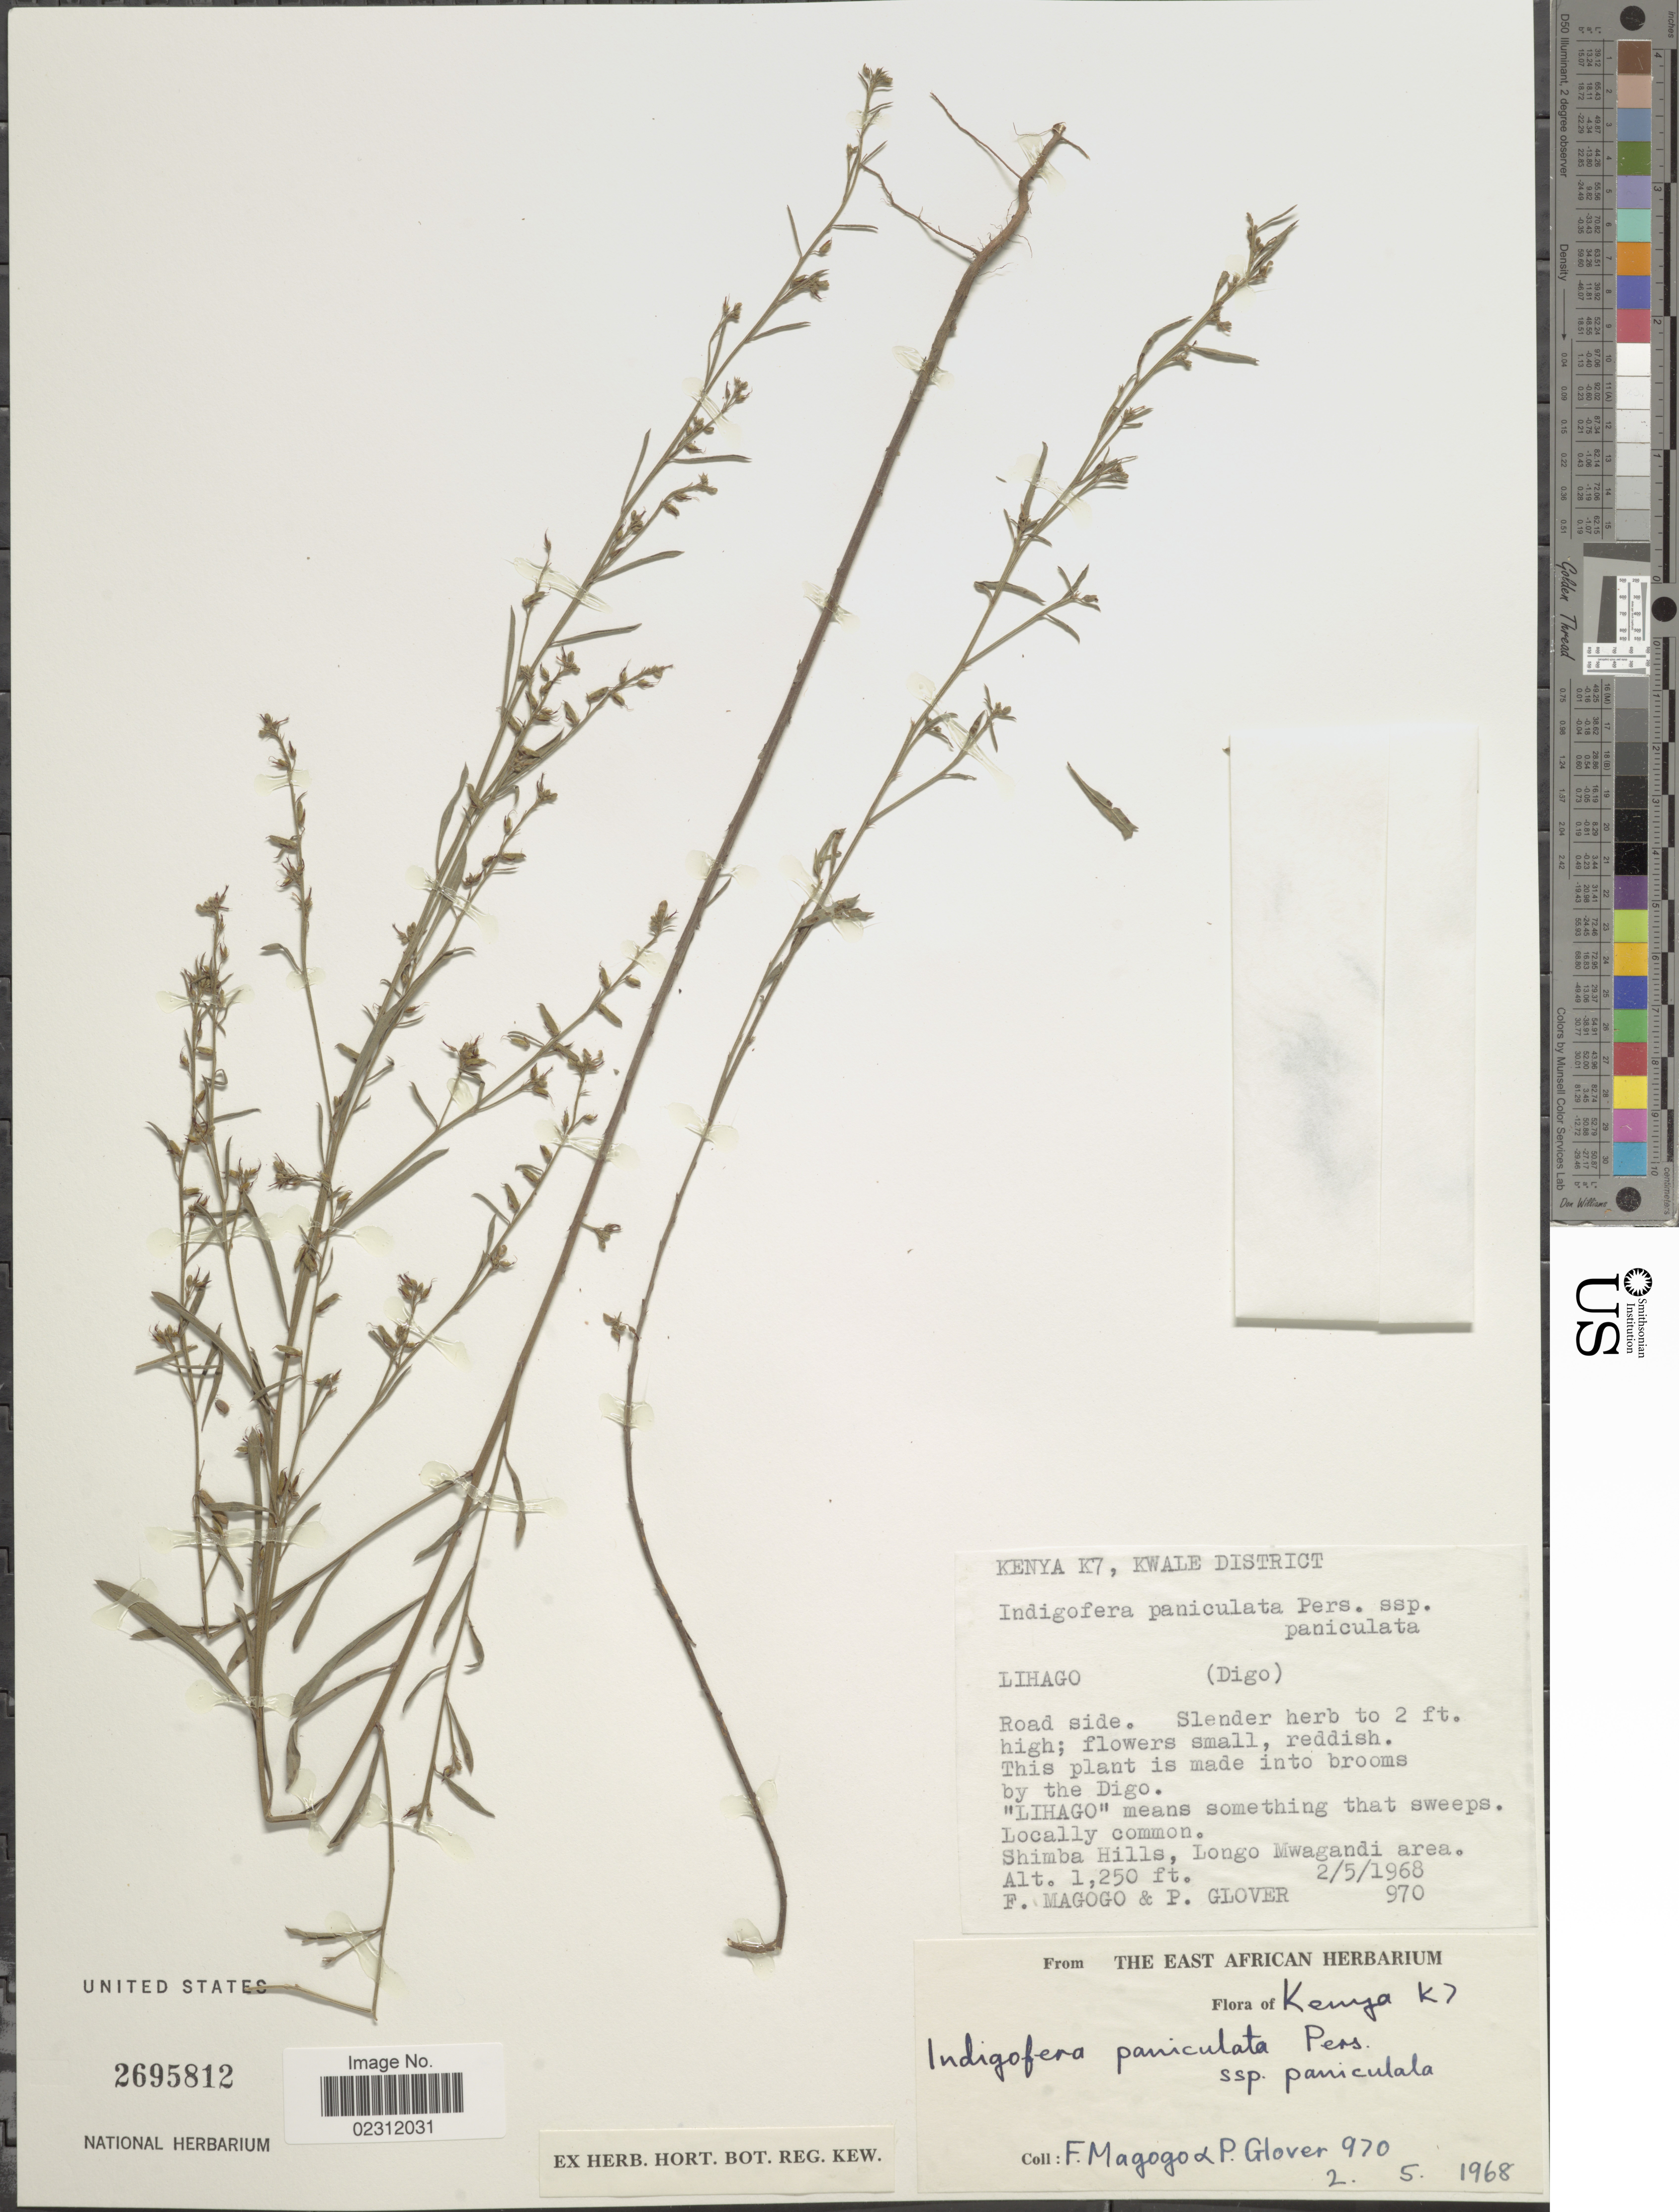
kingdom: Plantae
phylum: Tracheophyta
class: Magnoliopsida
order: Fabales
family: Fabaceae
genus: Indigofera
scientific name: Indigofera paniculata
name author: Pers.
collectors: F. Magogo & P. Glover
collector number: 970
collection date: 1968-05-02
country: Kenya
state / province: Kwale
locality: Kenya K7, Shimba Hills, Longo Mwagandi area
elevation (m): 381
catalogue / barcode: US 2695812